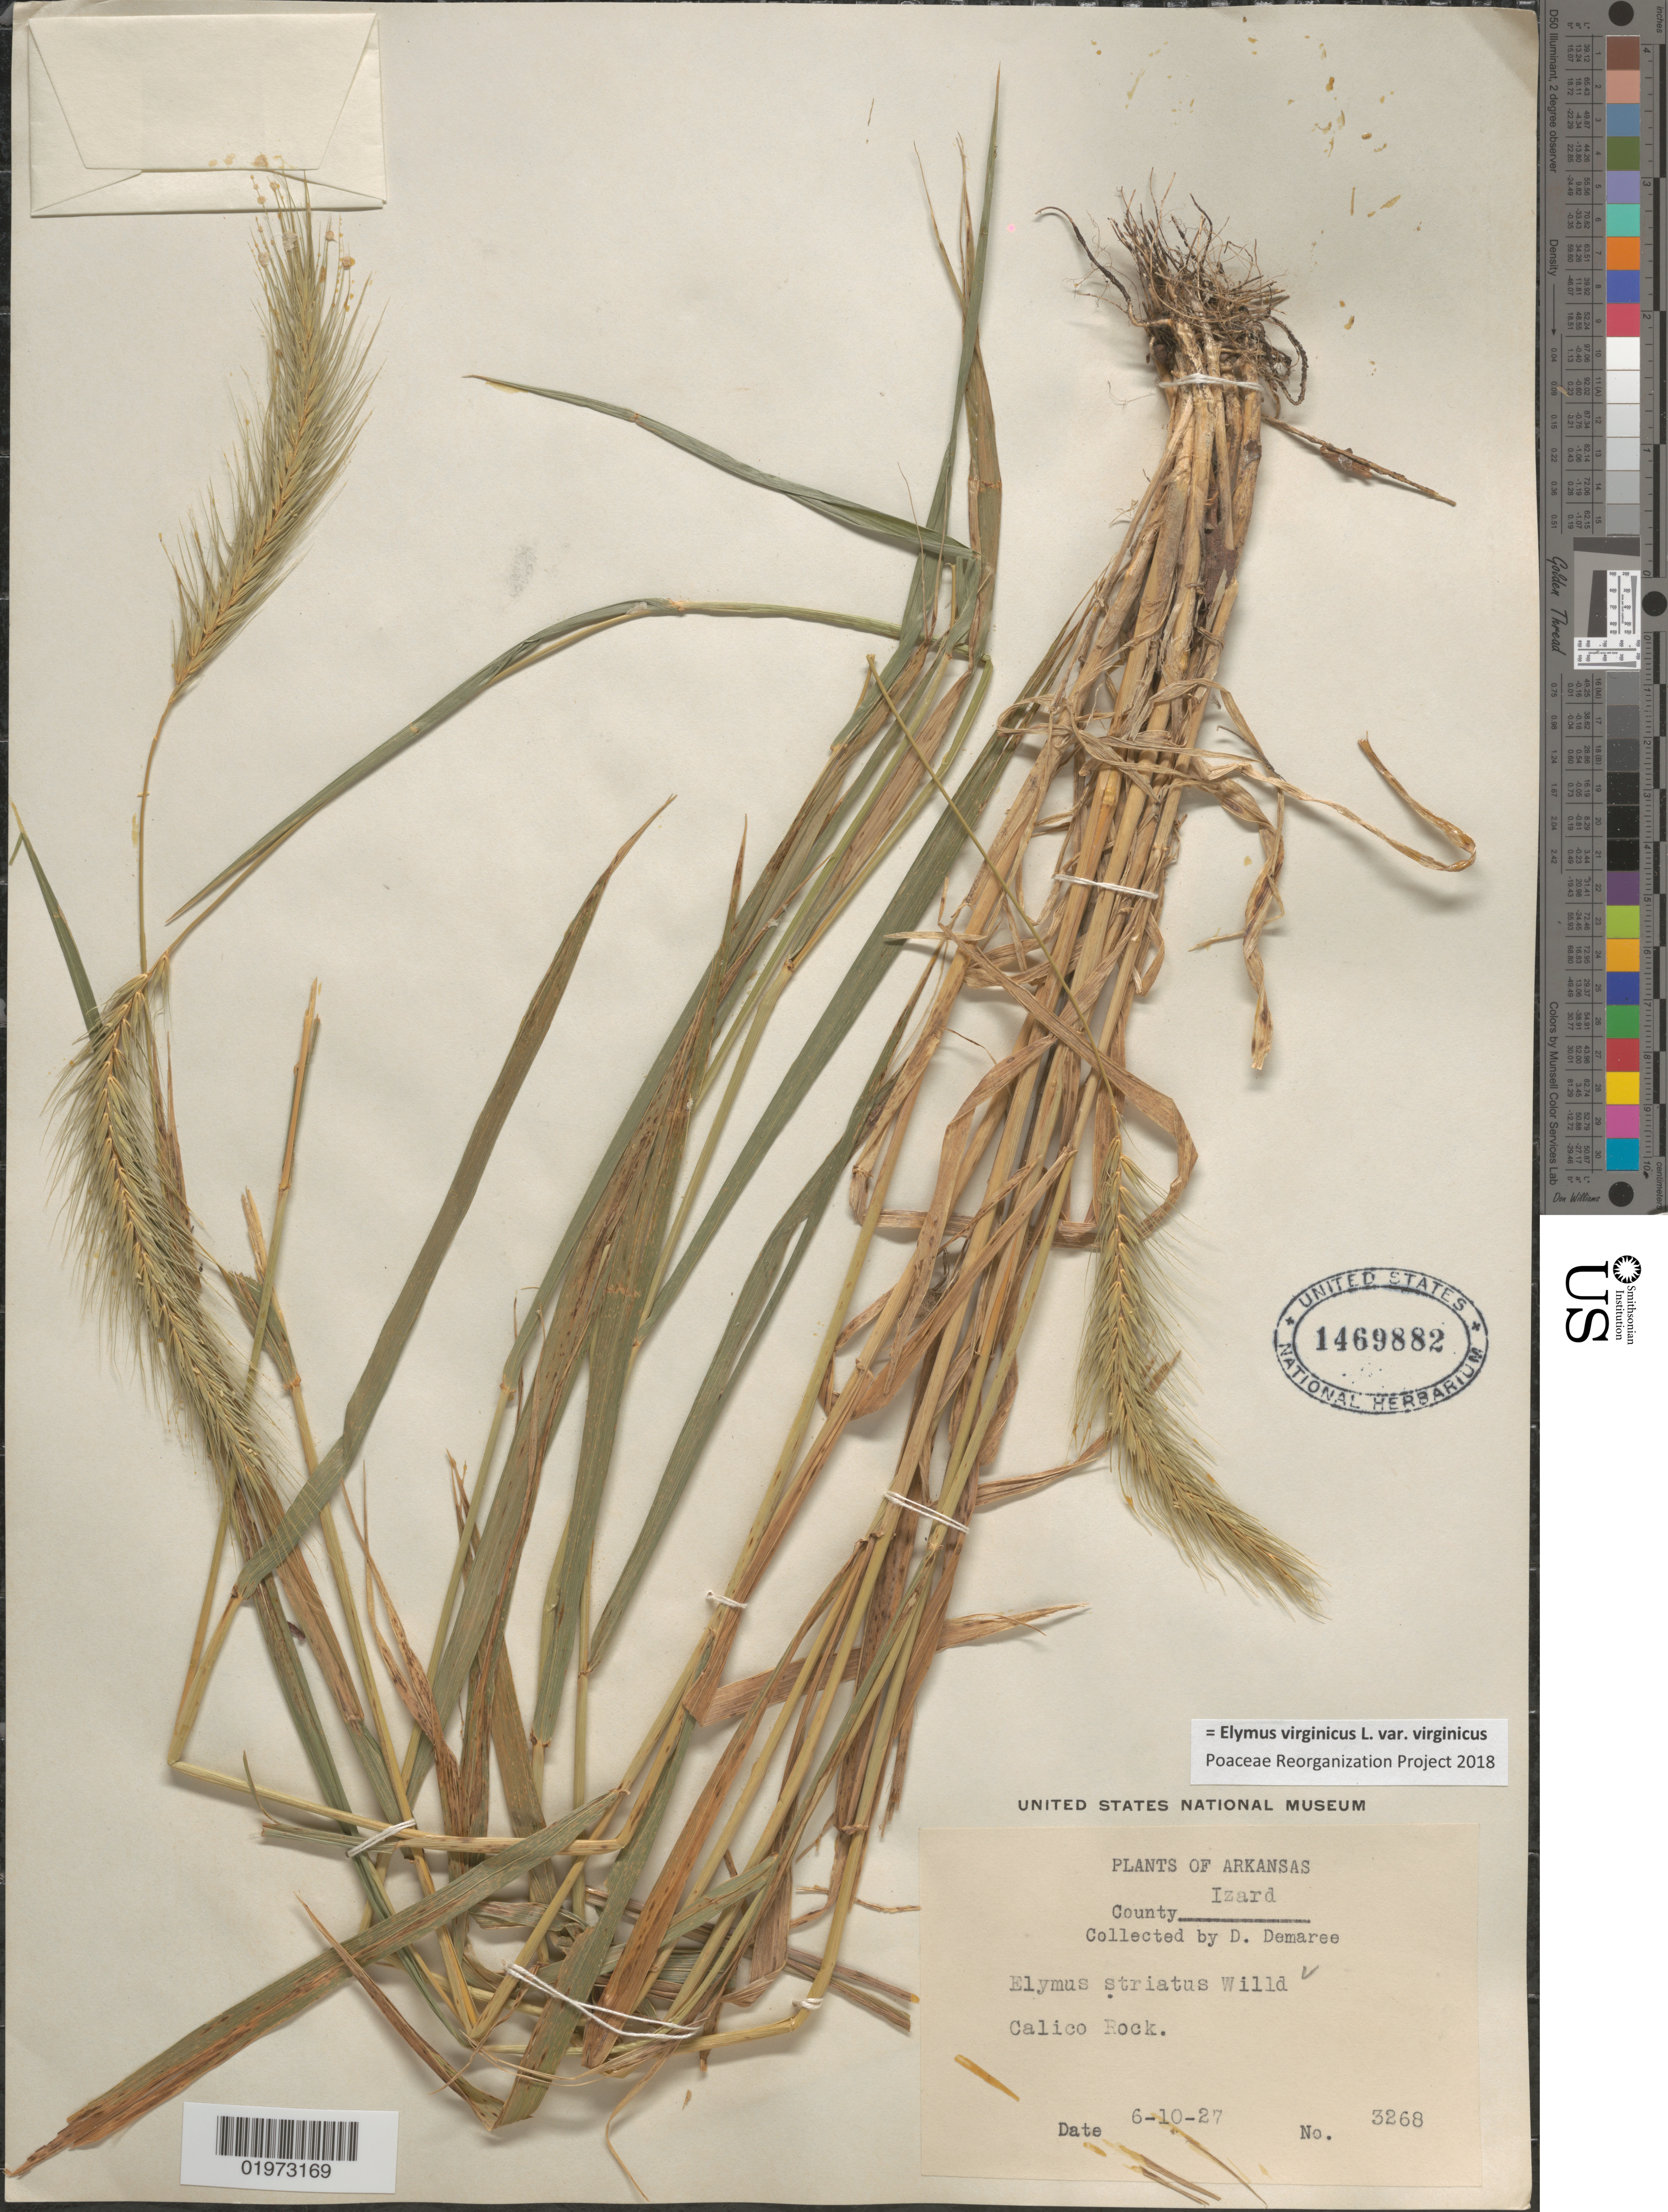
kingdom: Plantae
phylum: Tracheophyta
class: Liliopsida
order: Poales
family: Poaceae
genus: Elymus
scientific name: Elymus virginicus var. virginicus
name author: L.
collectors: D. Demaree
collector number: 3268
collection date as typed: Transcribed d/m/y: 10/6/27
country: United States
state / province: Arkansas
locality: County Izard. Calico Rock.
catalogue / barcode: US 1469882